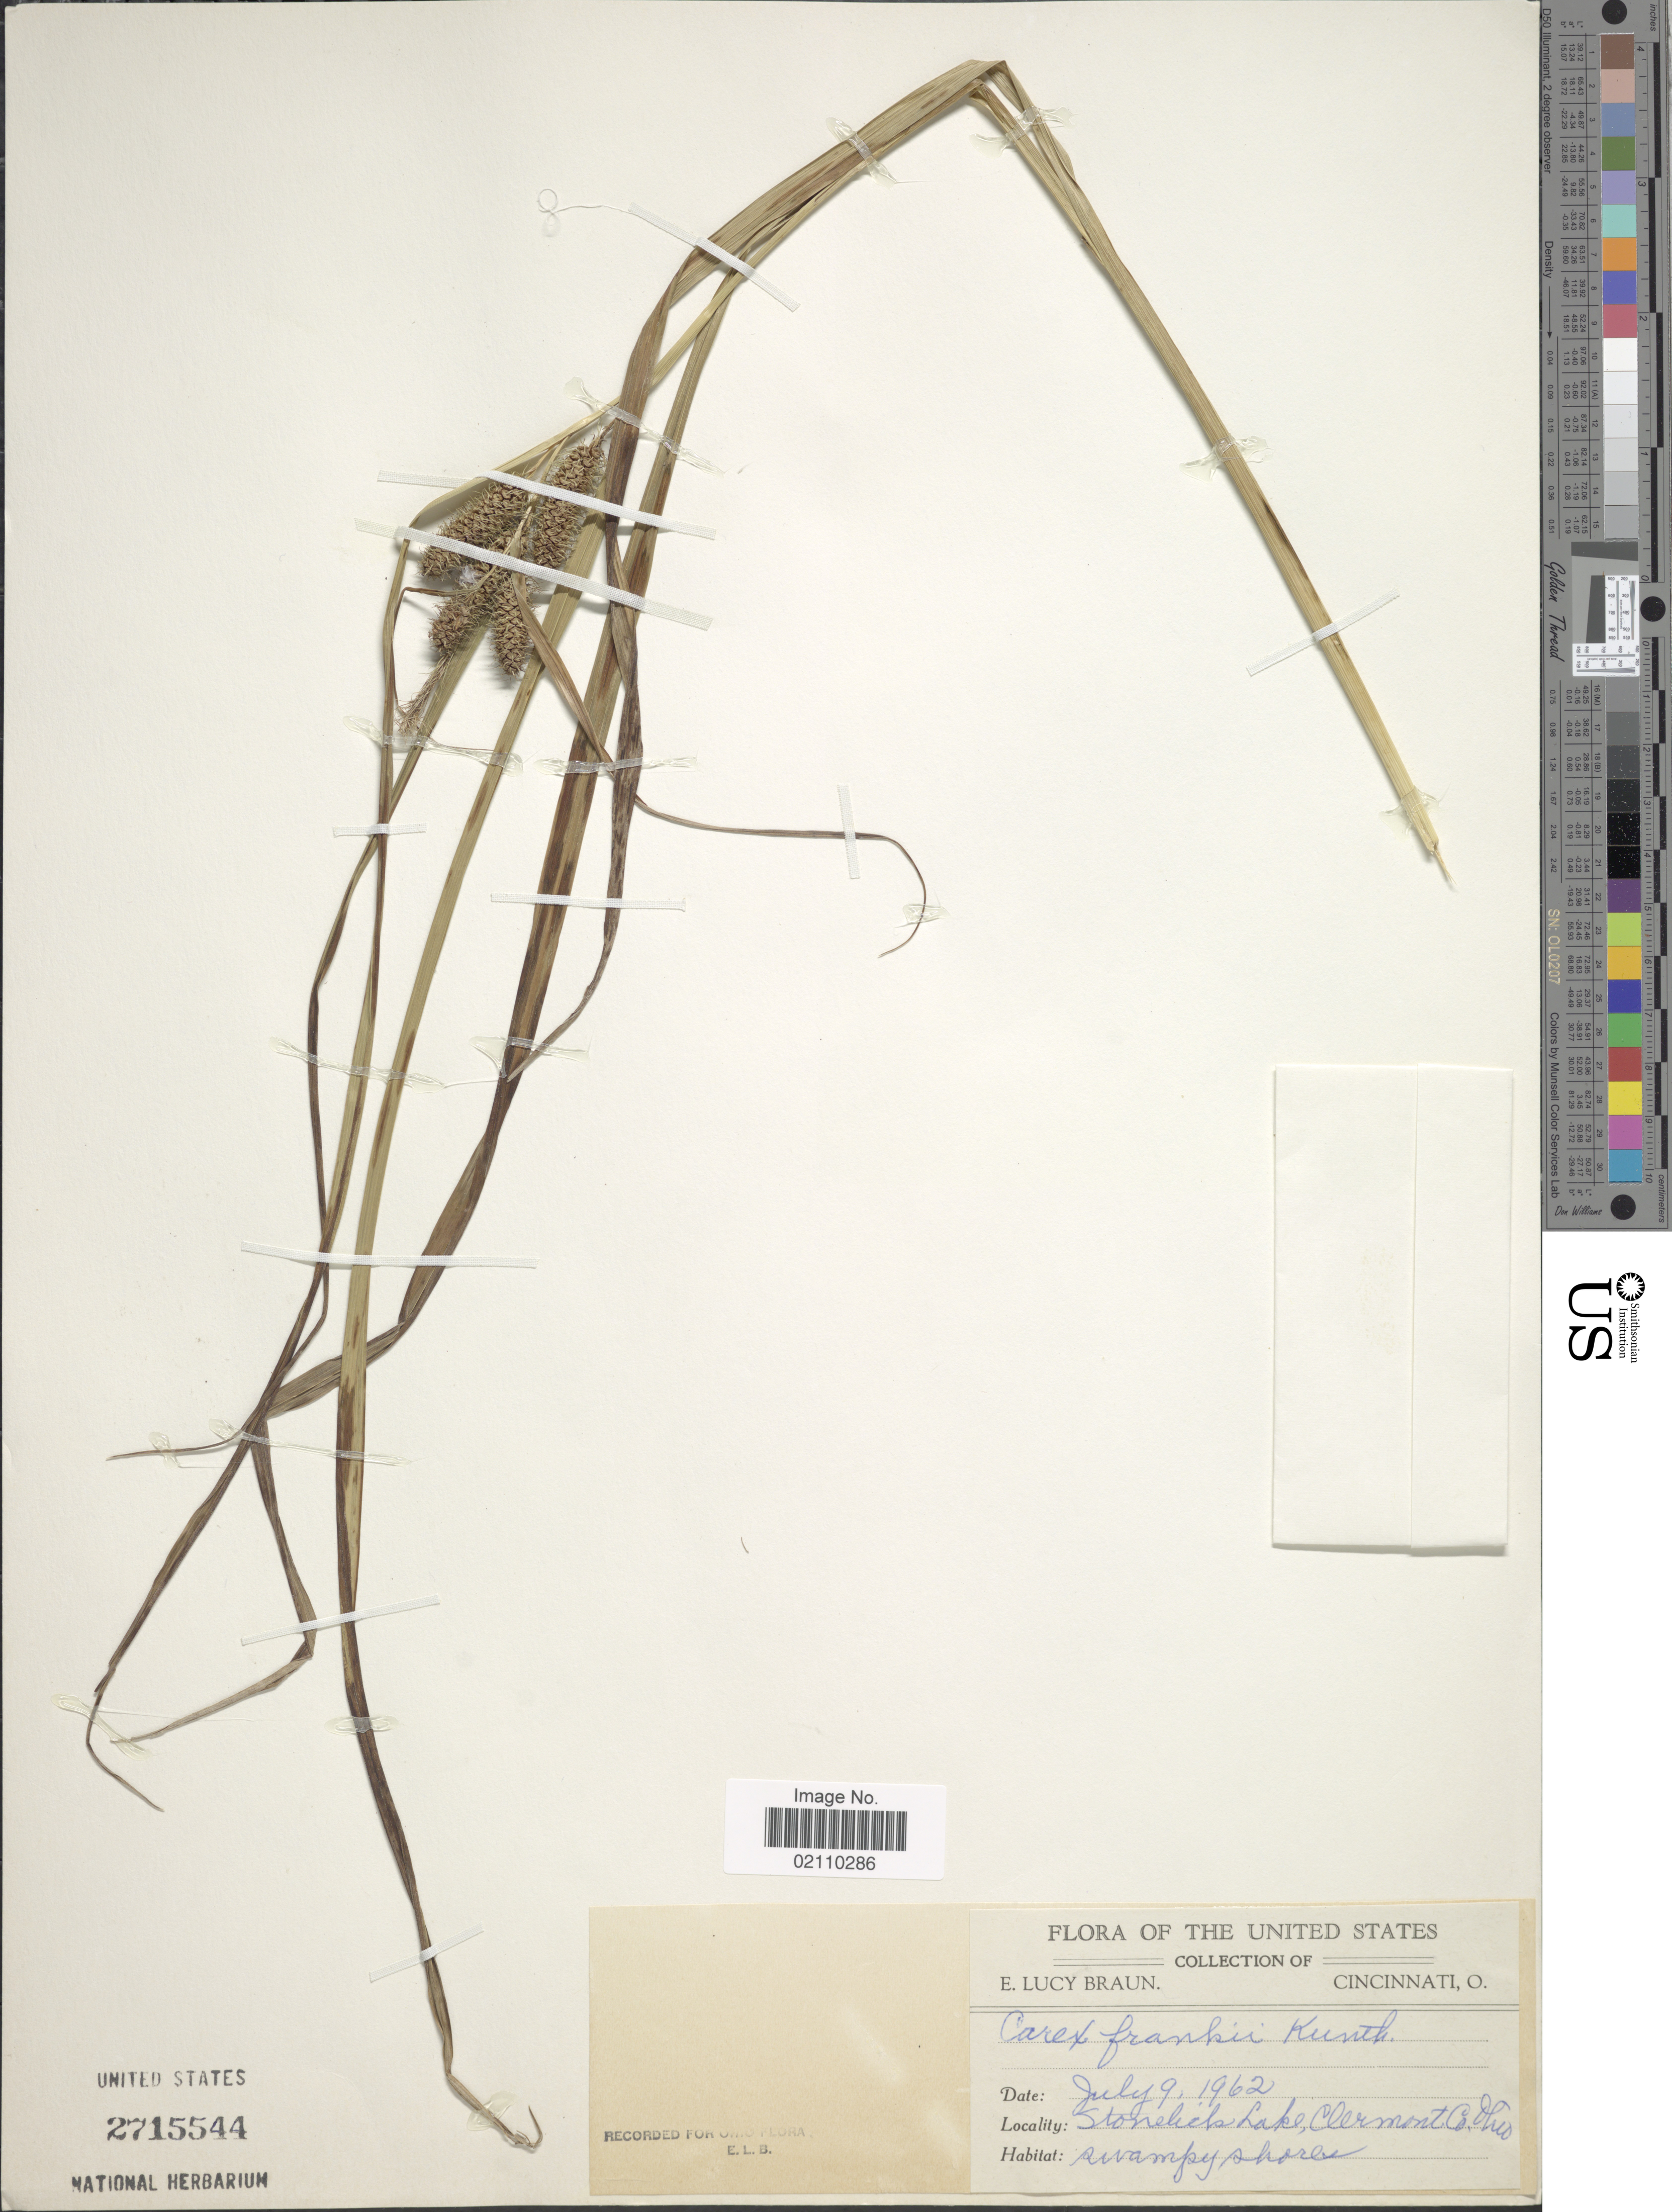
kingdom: Plantae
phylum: Tracheophyta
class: Liliopsida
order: Poales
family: Cyperaceae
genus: Carex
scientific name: Carex frankii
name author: Kunth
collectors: E. L. Braun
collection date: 1962-07-09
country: United States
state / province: Ohio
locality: Stonelick Lake, Clermont Co.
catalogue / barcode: US 2715544